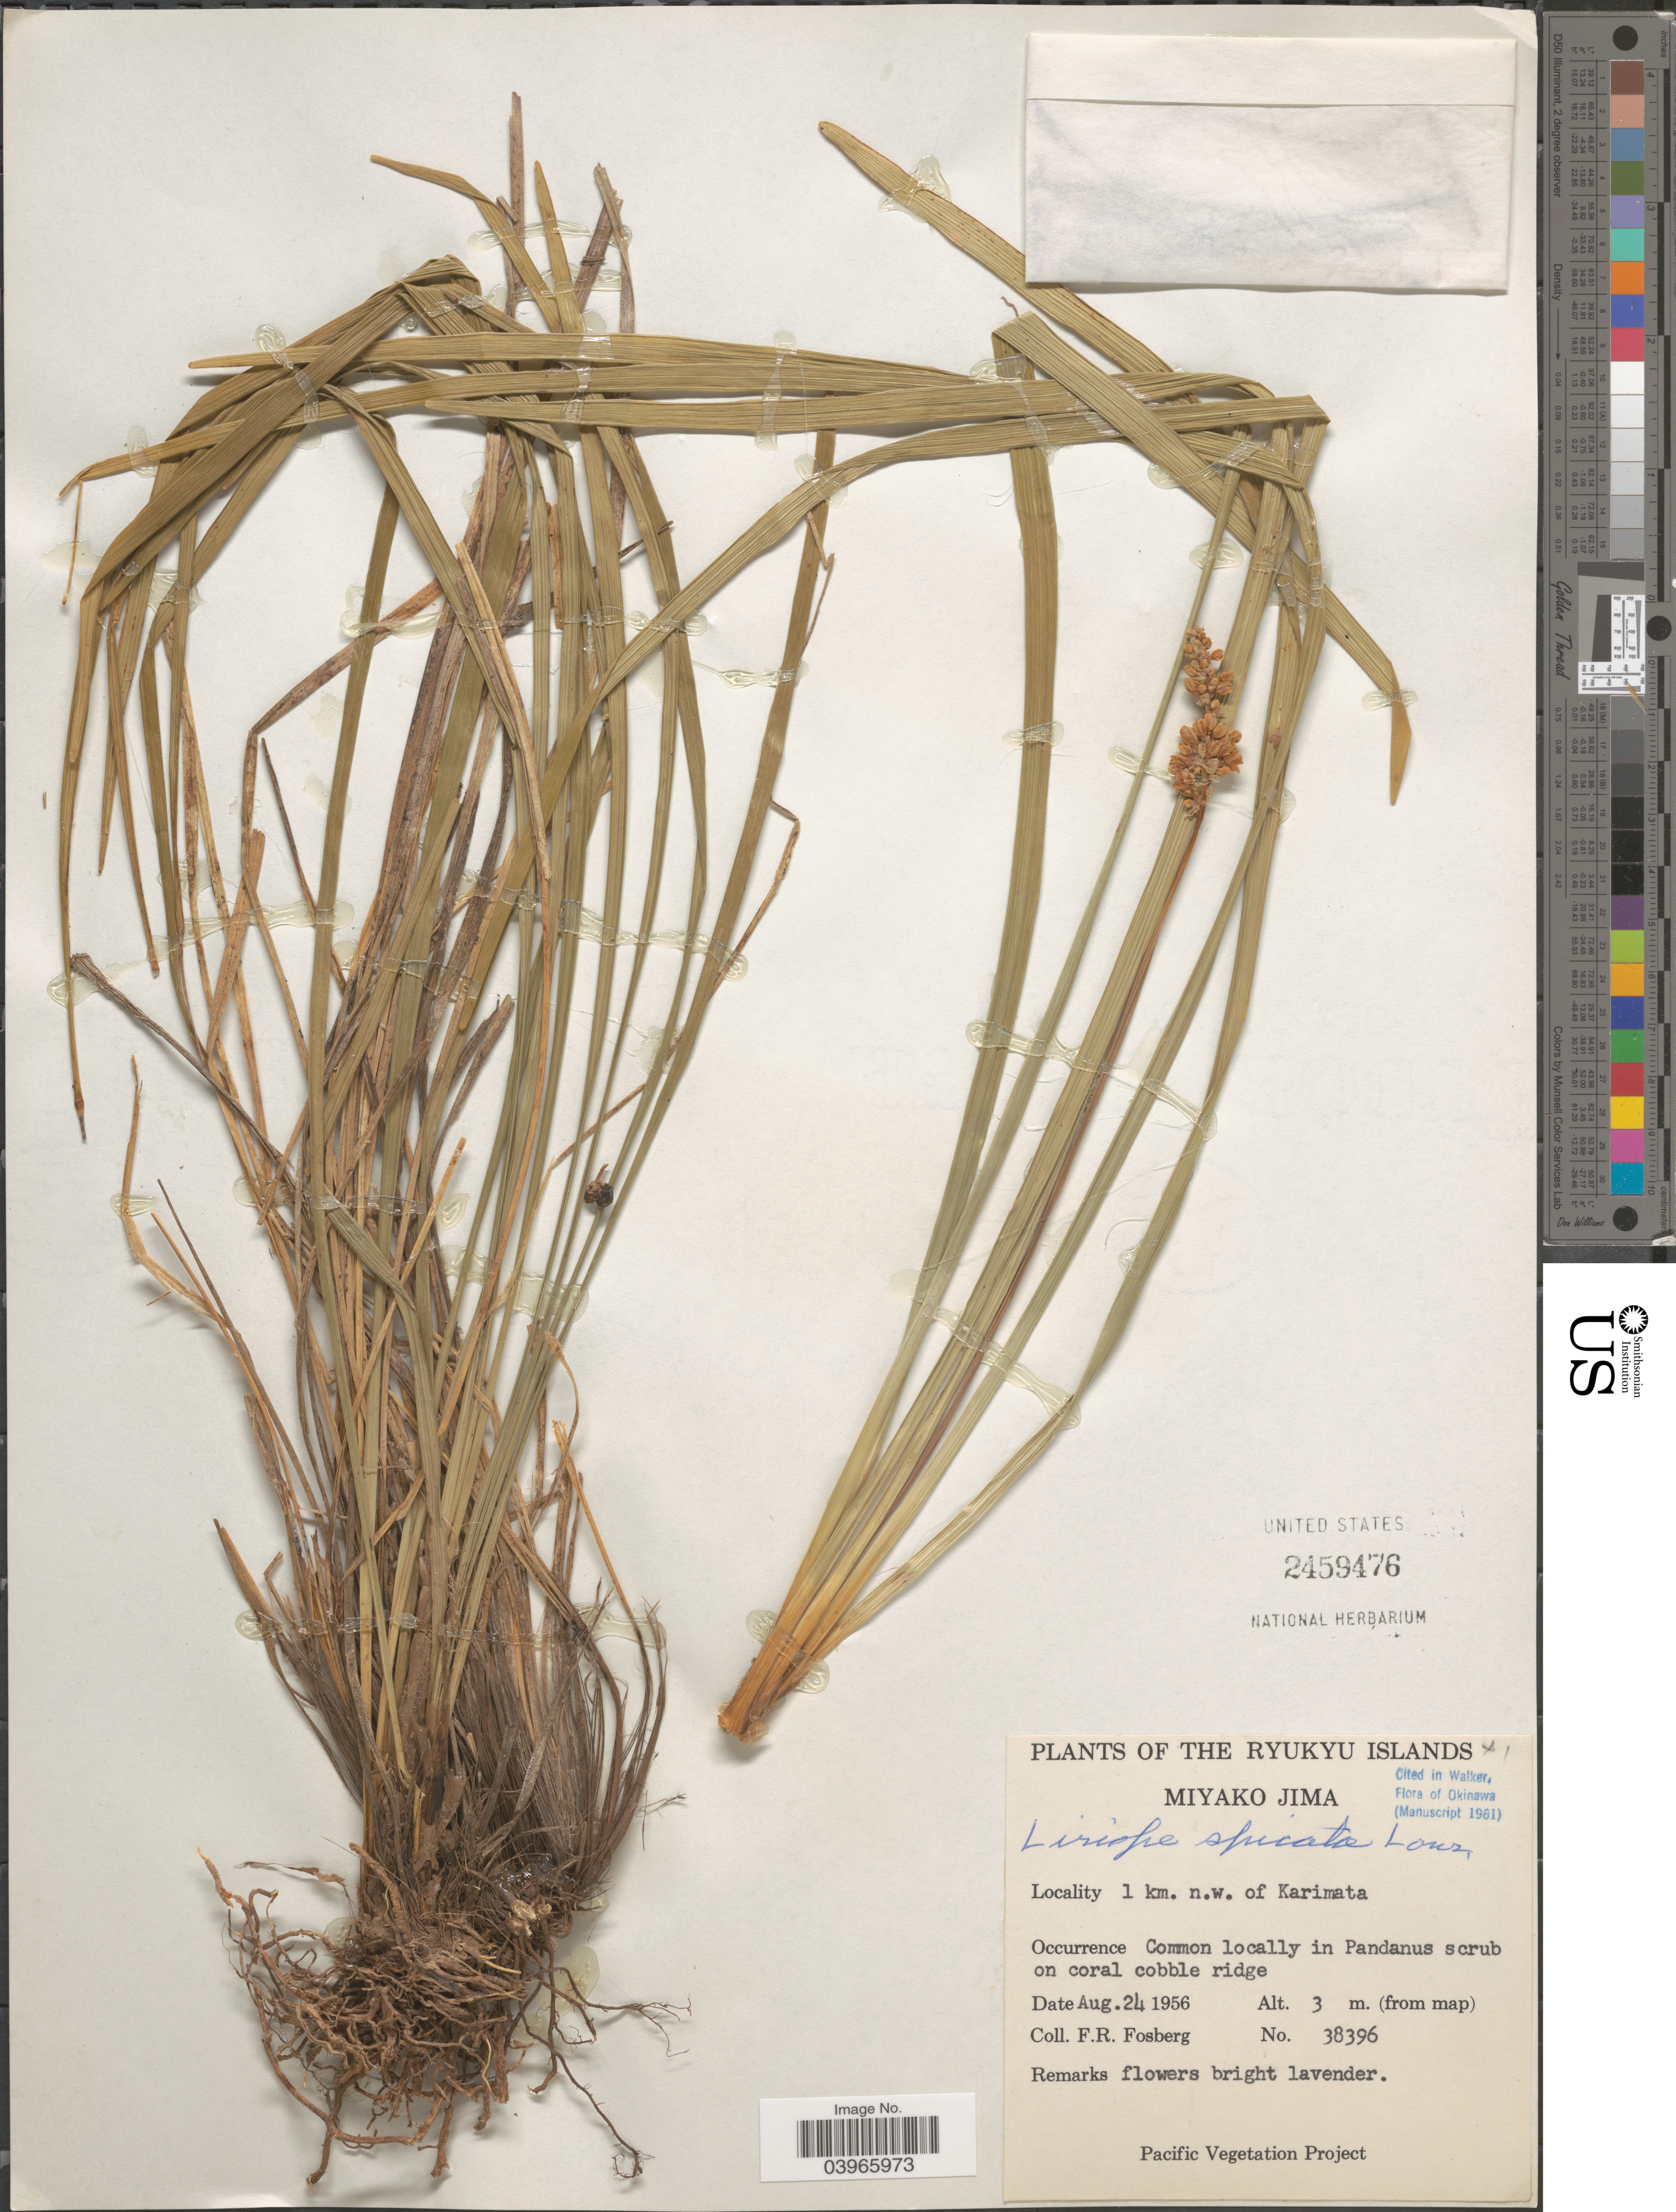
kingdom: Plantae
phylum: Tracheophyta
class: Liliopsida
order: Asparagales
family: Asparagaceae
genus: Liriope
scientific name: Liriope spicata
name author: Lour.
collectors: F. R. Fosberg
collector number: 38396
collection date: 1956-08-24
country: Japan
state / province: Okinawa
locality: The Ryukyu Islands. Miyako Jima. 1 km. n.w. of Karimata.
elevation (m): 3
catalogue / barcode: US 2459476